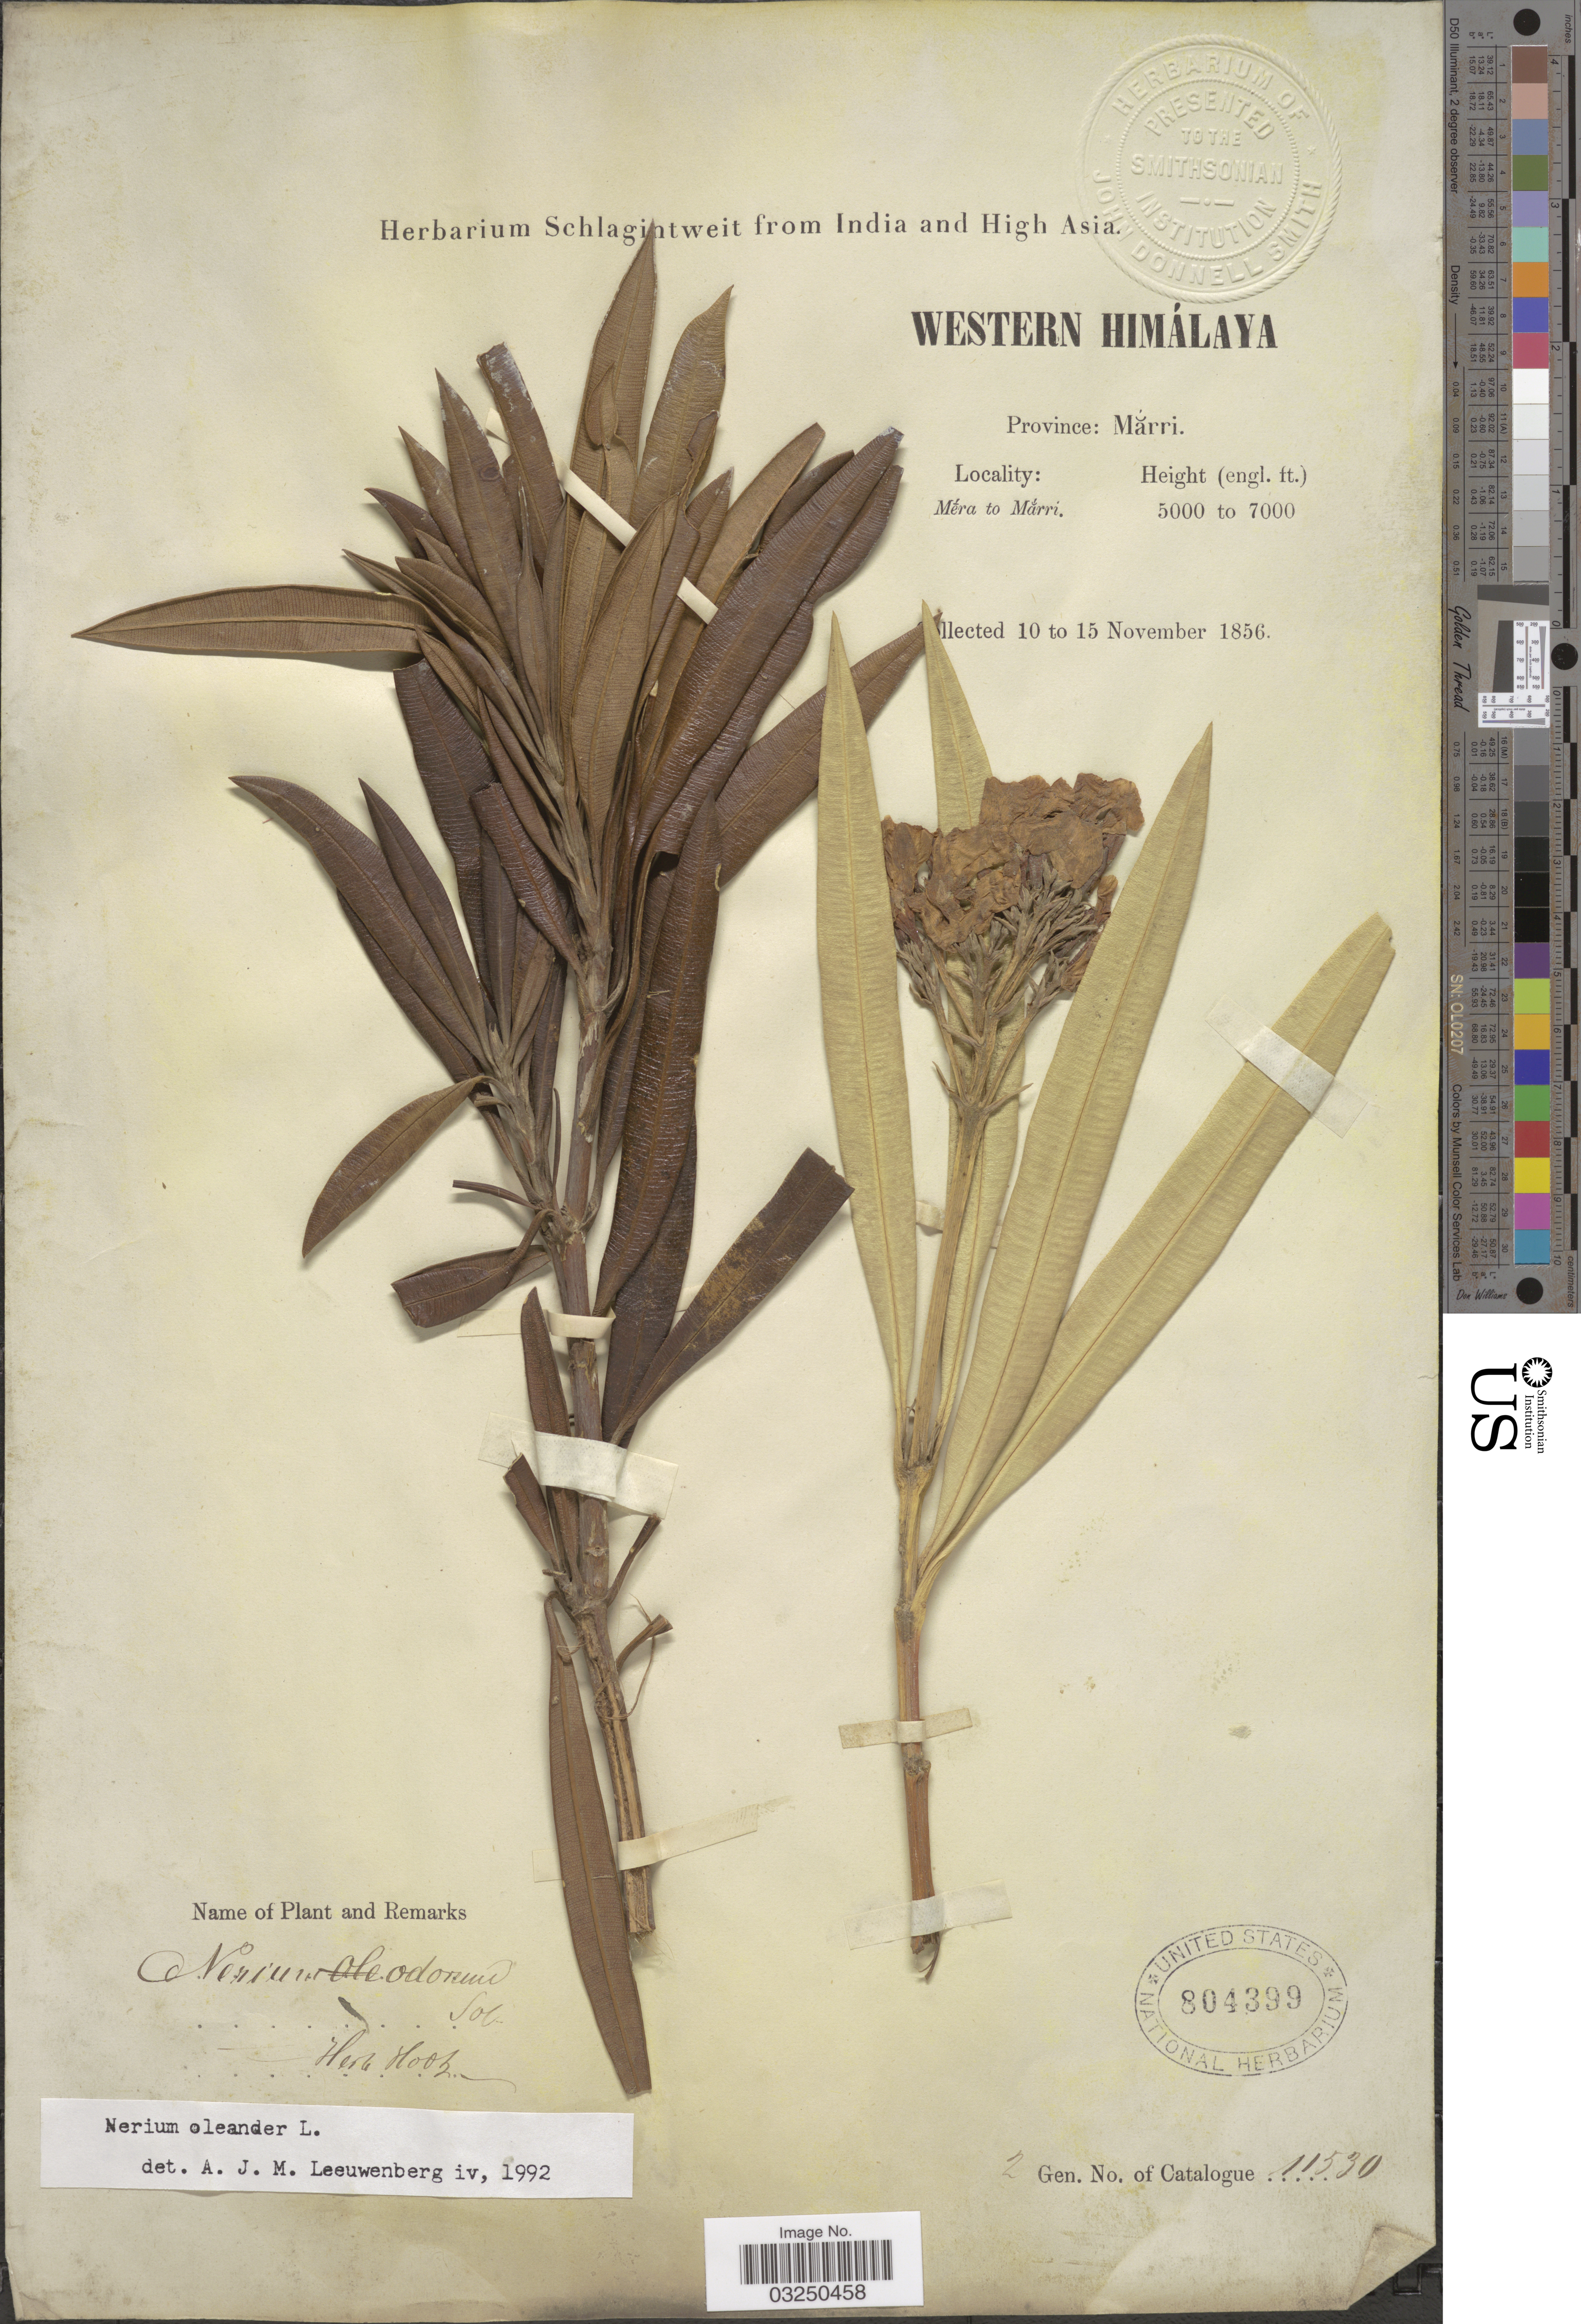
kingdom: Plantae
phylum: Tracheophyta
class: Magnoliopsida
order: Gentianales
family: Apocynaceae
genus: Nerium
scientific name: Nerium oleander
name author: L.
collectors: ex herb. Schlagintweit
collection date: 1856-11-10/1856-11-15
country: India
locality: Western Himálaya. Province: Mărri. Mĕra to Mărri.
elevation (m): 1524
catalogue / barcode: US 804399